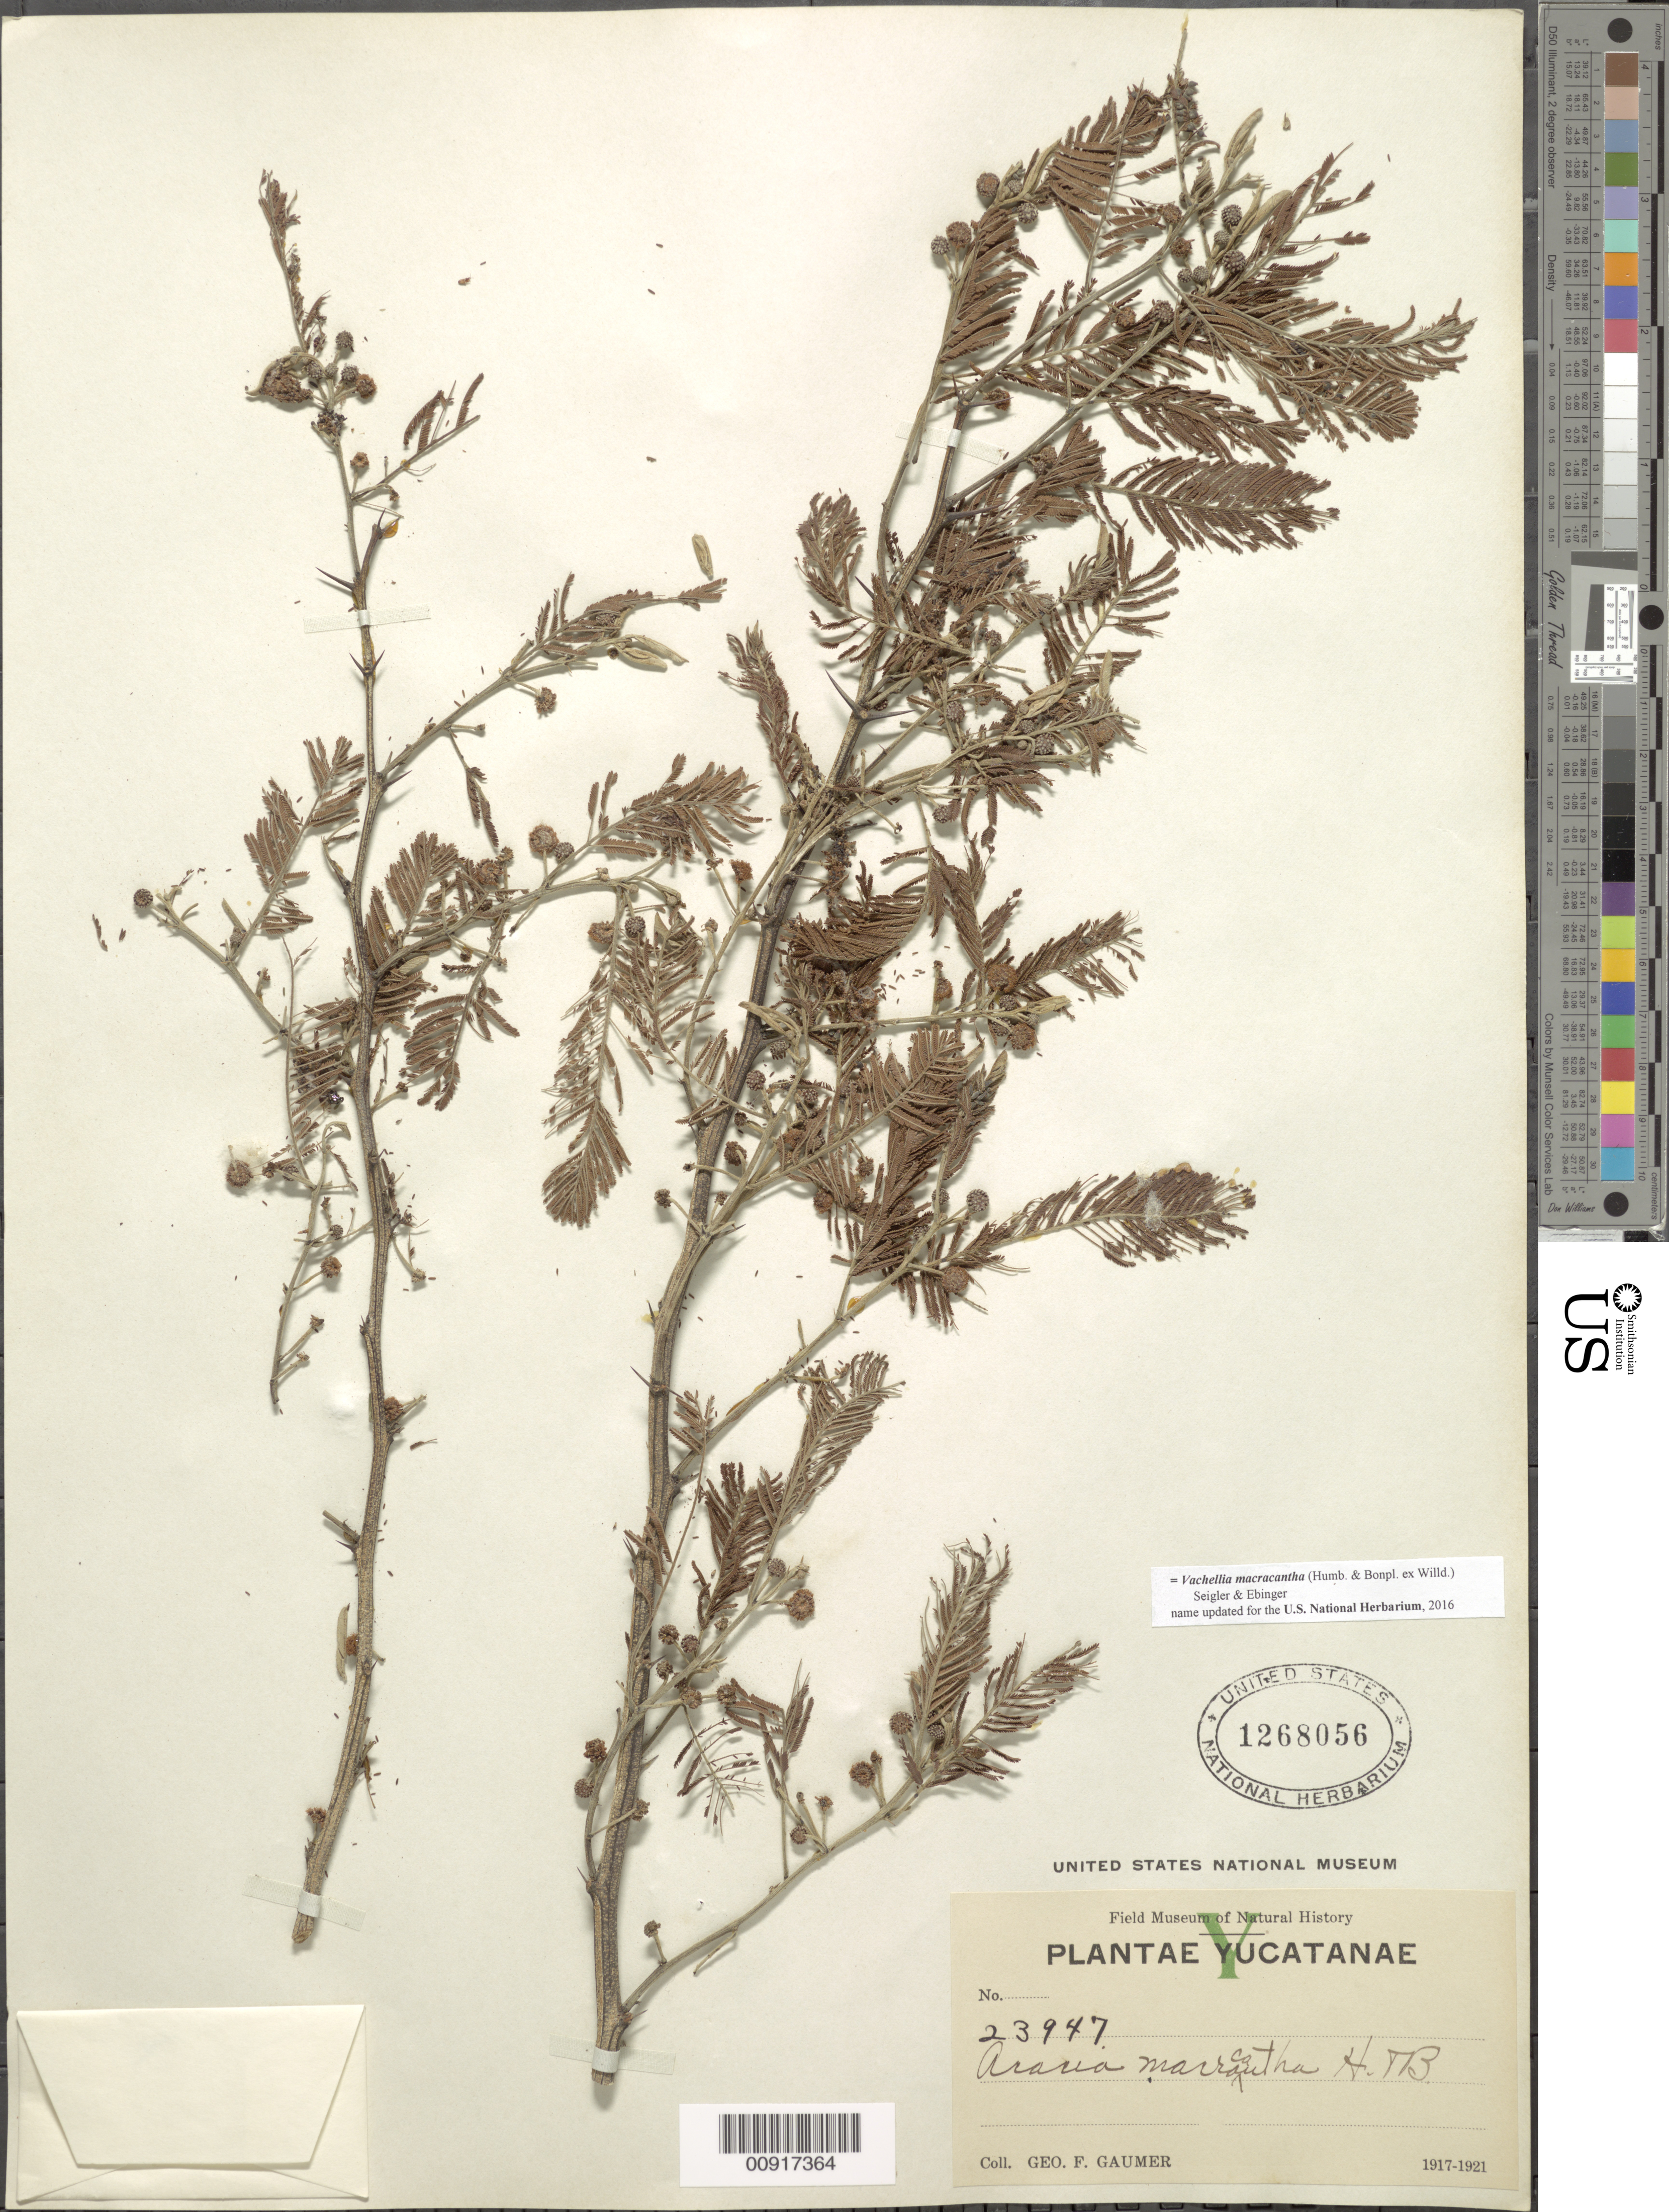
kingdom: Plantae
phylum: Tracheophyta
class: Magnoliopsida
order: Fabales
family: Fabaceae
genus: Vachellia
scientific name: Vachellia macracantha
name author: (Humb. & Bonpl. ex Willd.) Seigler & Ebinger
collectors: G. F. Gaumer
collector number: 23947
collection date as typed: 1917 to -- --- 1921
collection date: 1917/1921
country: Mexico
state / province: Yucatán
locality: Yucatán.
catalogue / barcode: US 1268056